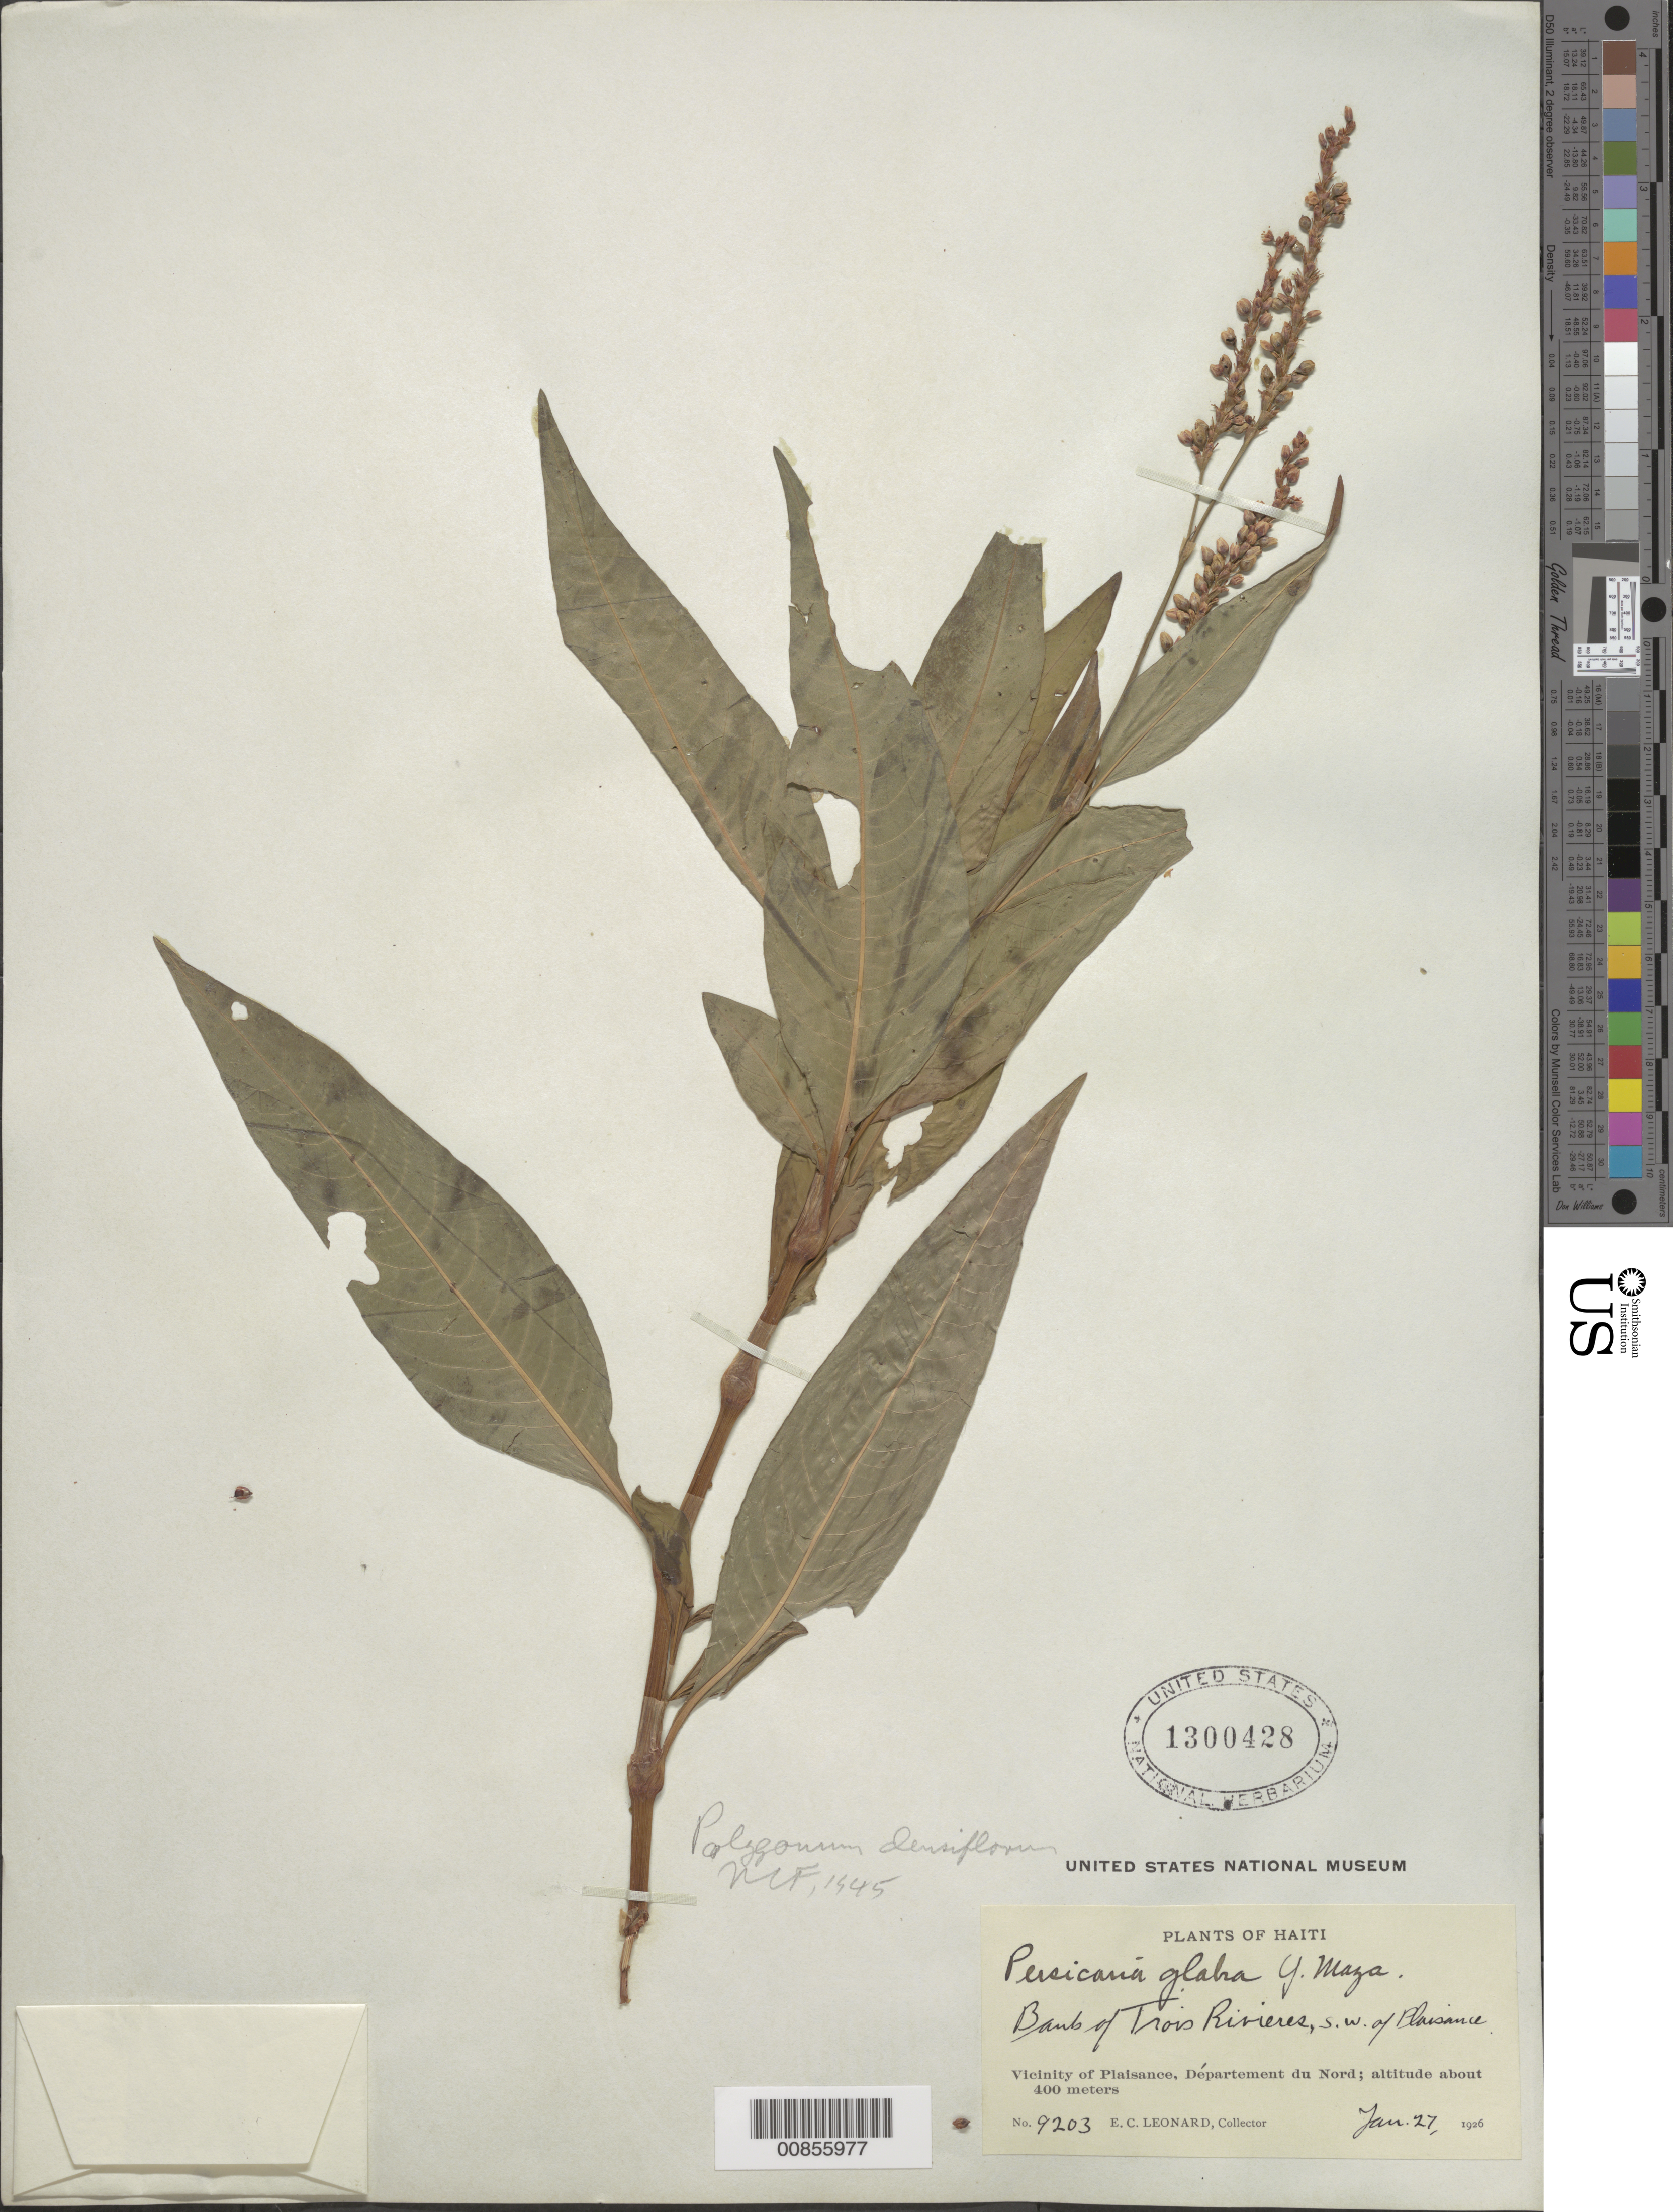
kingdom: Plantae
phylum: Tracheophyta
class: Magnoliopsida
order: Caryophyllales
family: Polygonaceae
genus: Polygonum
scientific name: Polygonum sp.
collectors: E. C. Leonard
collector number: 9203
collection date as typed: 27 Jan 1926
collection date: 1926-01-27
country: Haiti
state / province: Nord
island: Hispaniola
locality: Bank of Trois Rivières, S.W. of Plaisance.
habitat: Bank of river.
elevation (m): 400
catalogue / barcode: US 1300428